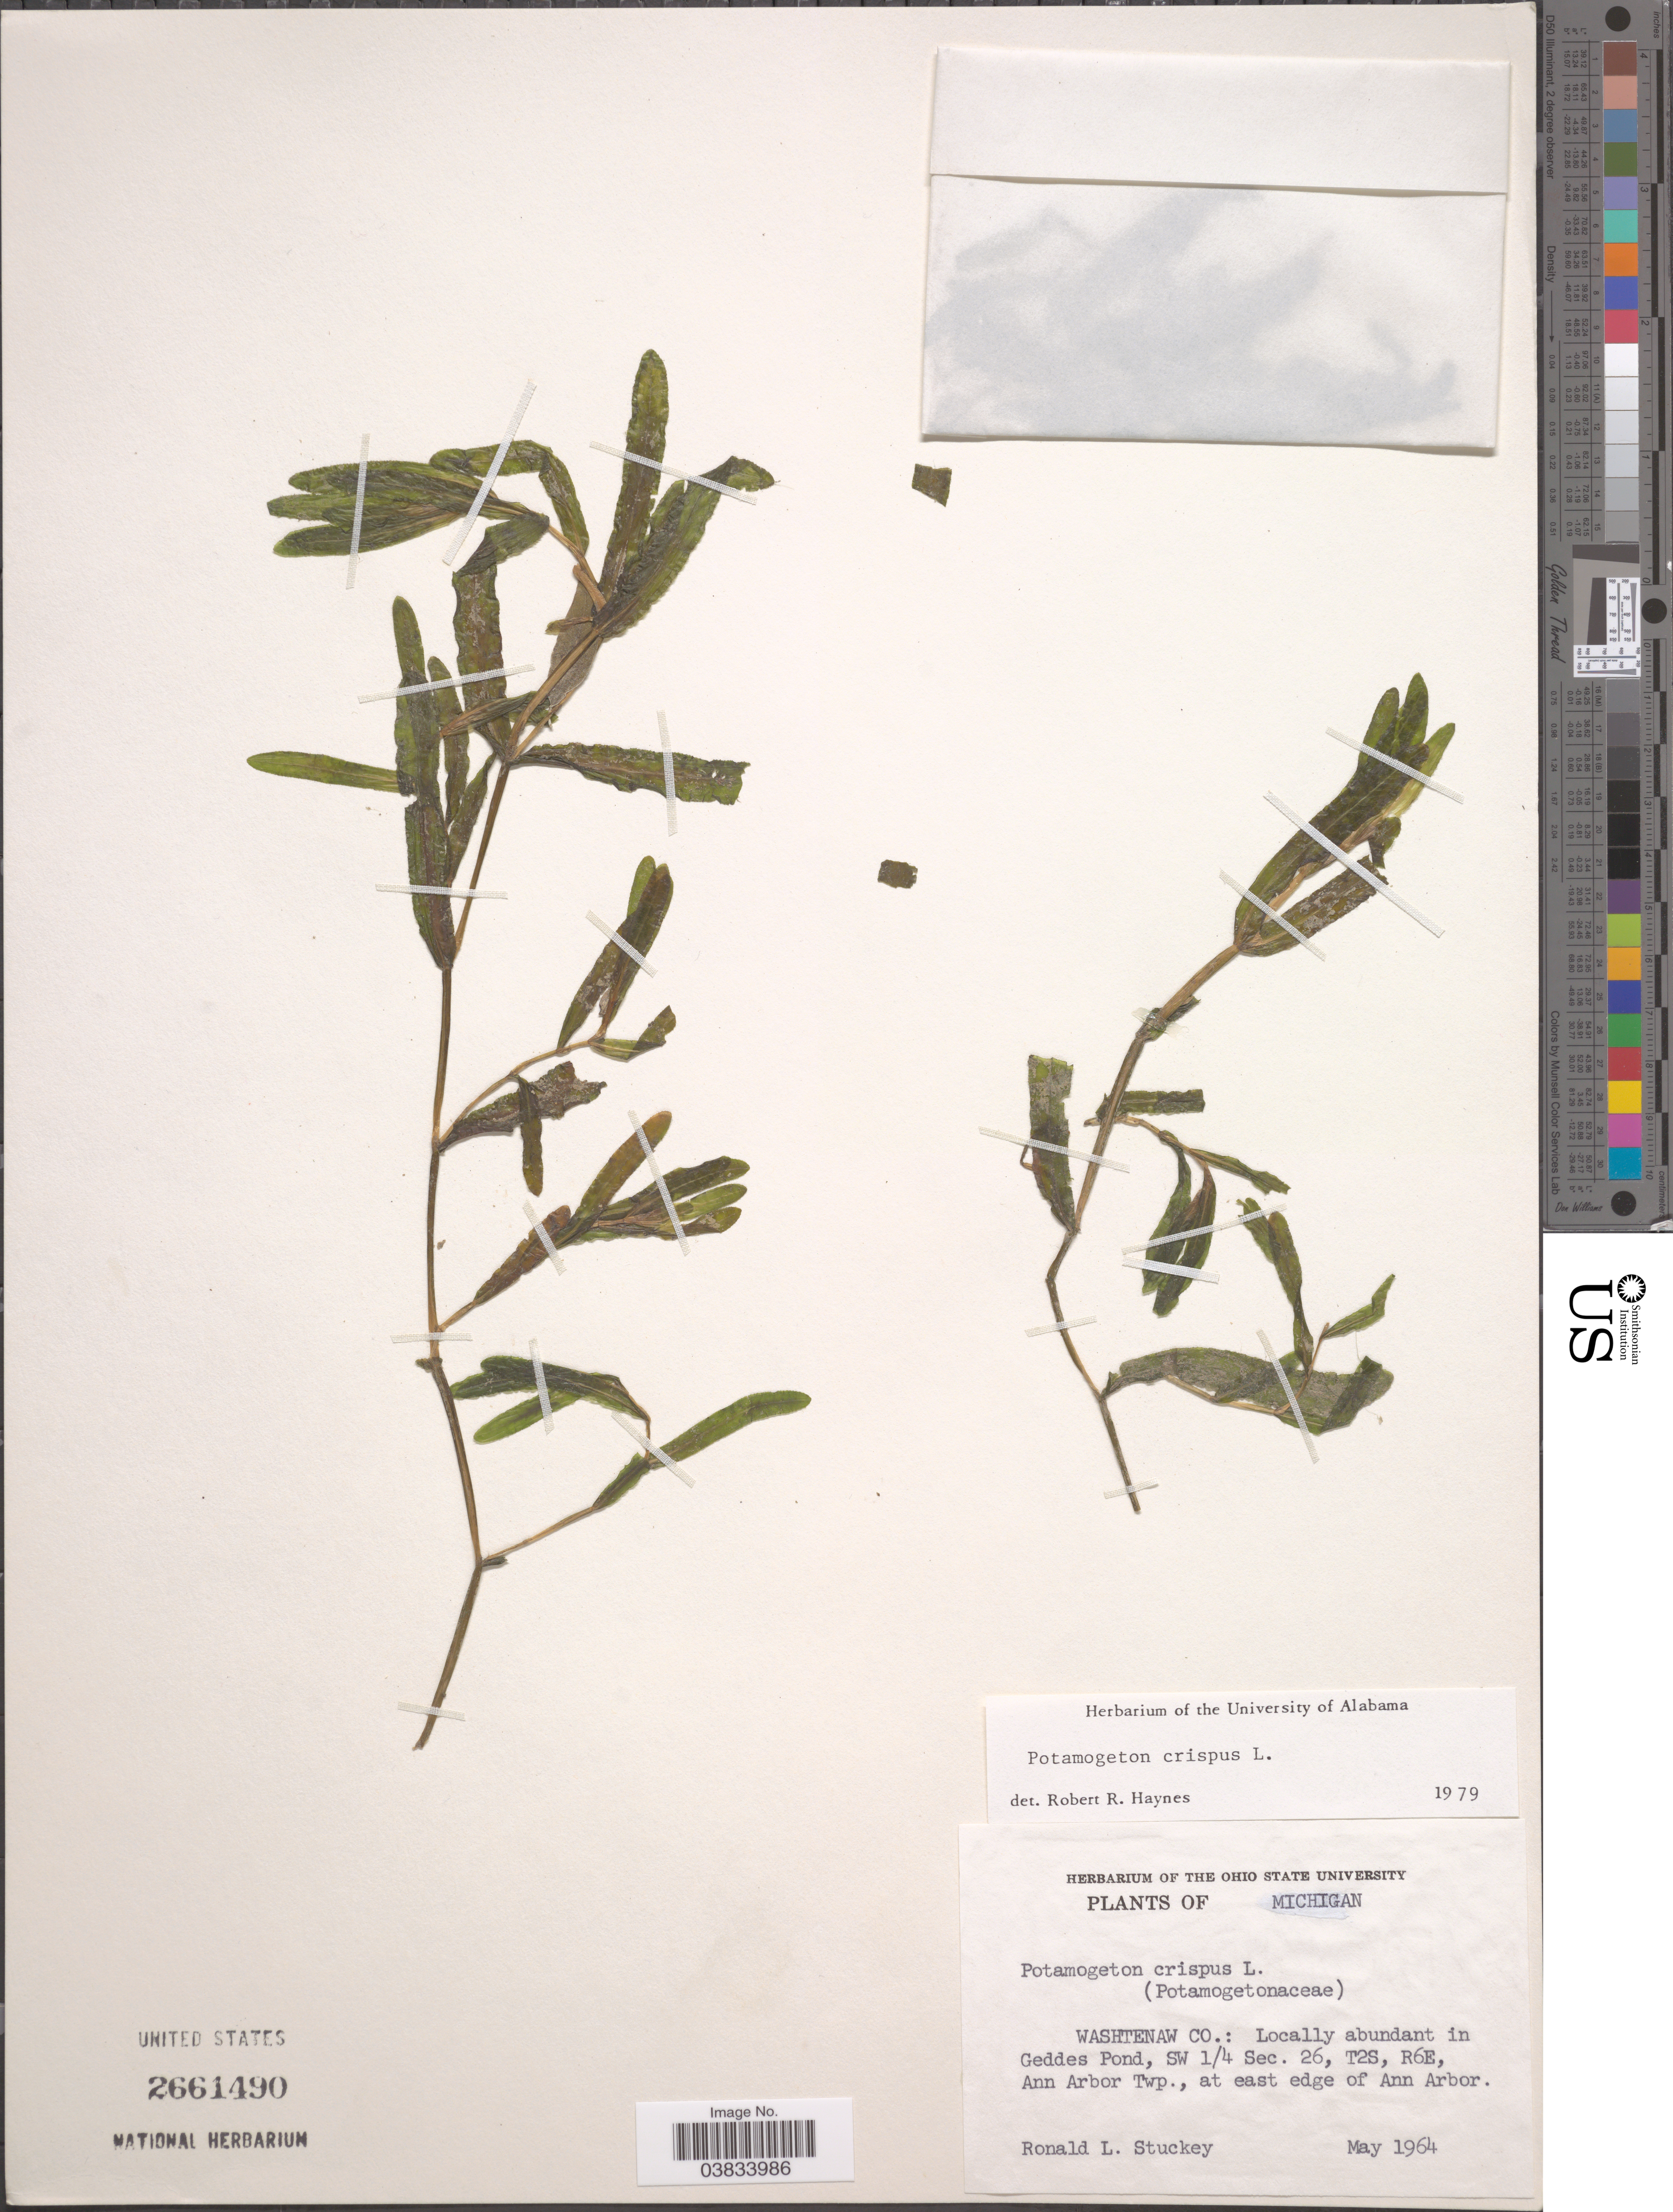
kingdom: Plantae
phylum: Tracheophyta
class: Liliopsida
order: Alismatales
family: Potamogetonaceae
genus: Potamogeton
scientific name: Potamogeton crispus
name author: L.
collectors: R. L. Stuckey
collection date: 1964-05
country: United States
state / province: Michigan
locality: Washtenaw Co.: In Geddes Pond, SW ¼ Sec. 26, T2S, R6E, Ann Arbor Twp., at east edge of Ann Arbor.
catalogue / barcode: US 2661490